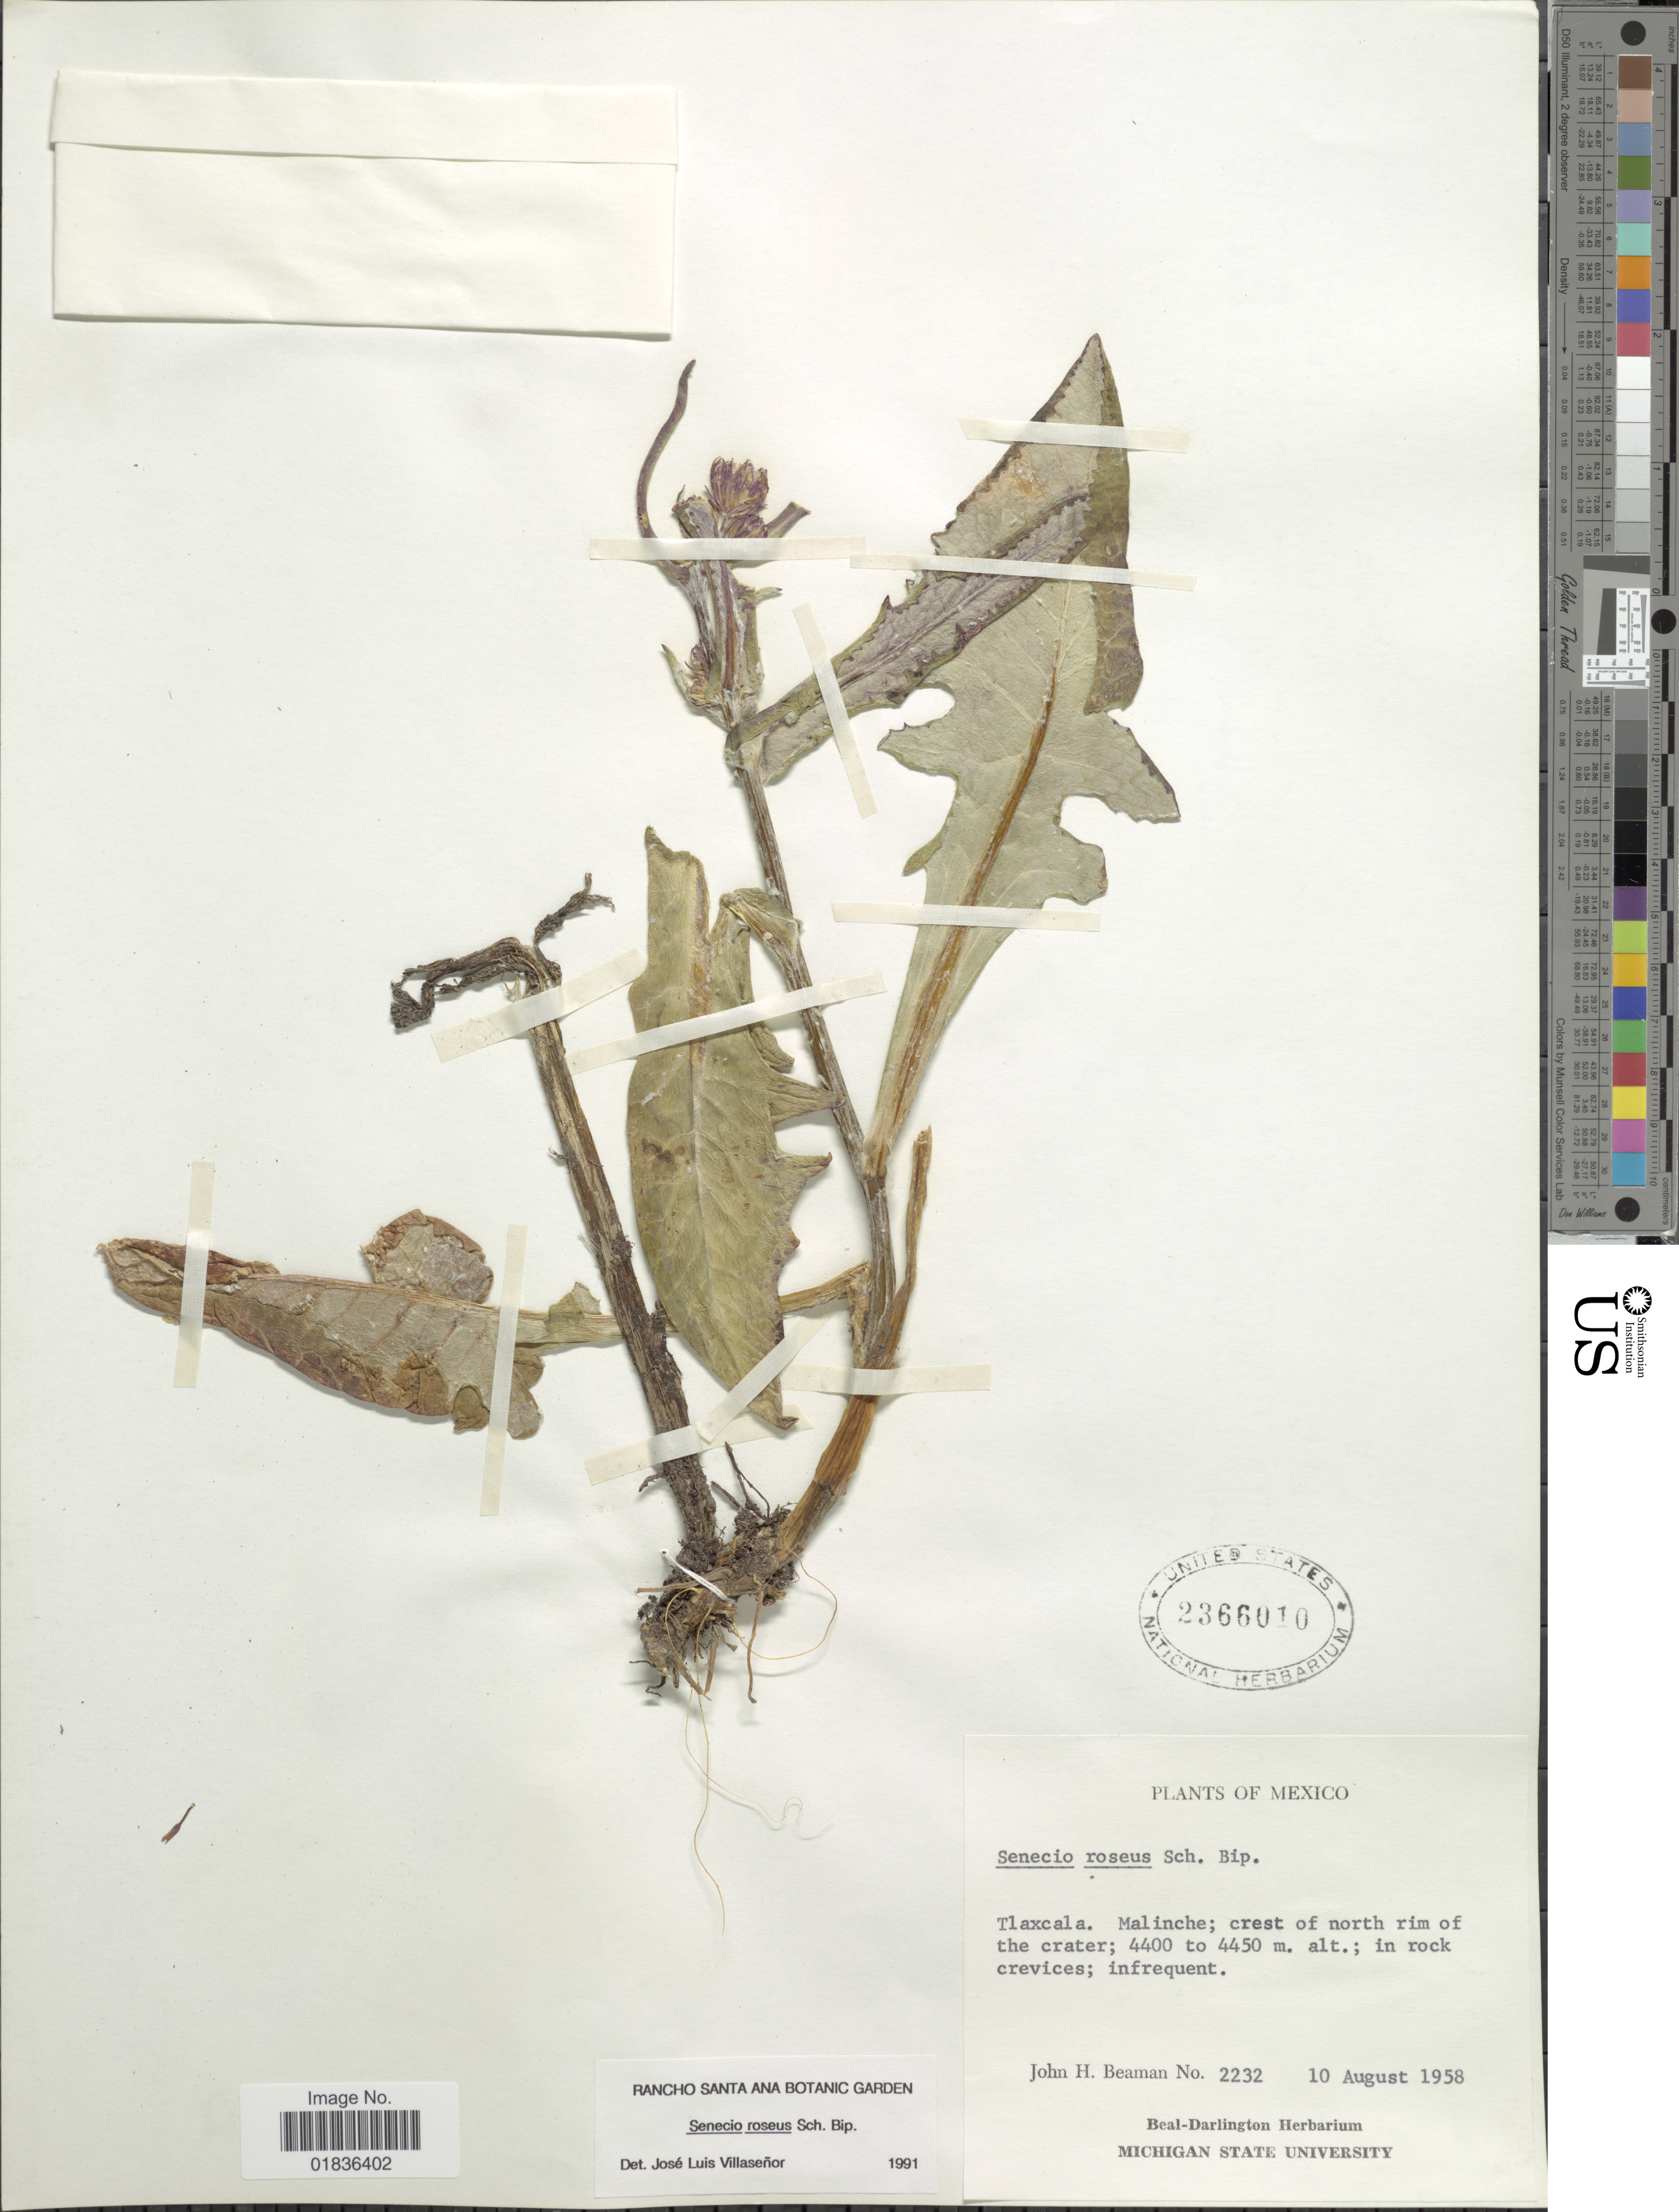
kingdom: Plantae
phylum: Tracheophyta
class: Magnoliopsida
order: Asterales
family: Asteraceae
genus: Senecio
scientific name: Senecio roseus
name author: Sch. Bip.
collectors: J. H. Beaman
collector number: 2232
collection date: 1958-08-10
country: Mexico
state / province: Tlaxcala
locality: Crest of north rim of the crater.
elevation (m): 4400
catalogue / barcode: US 2366010